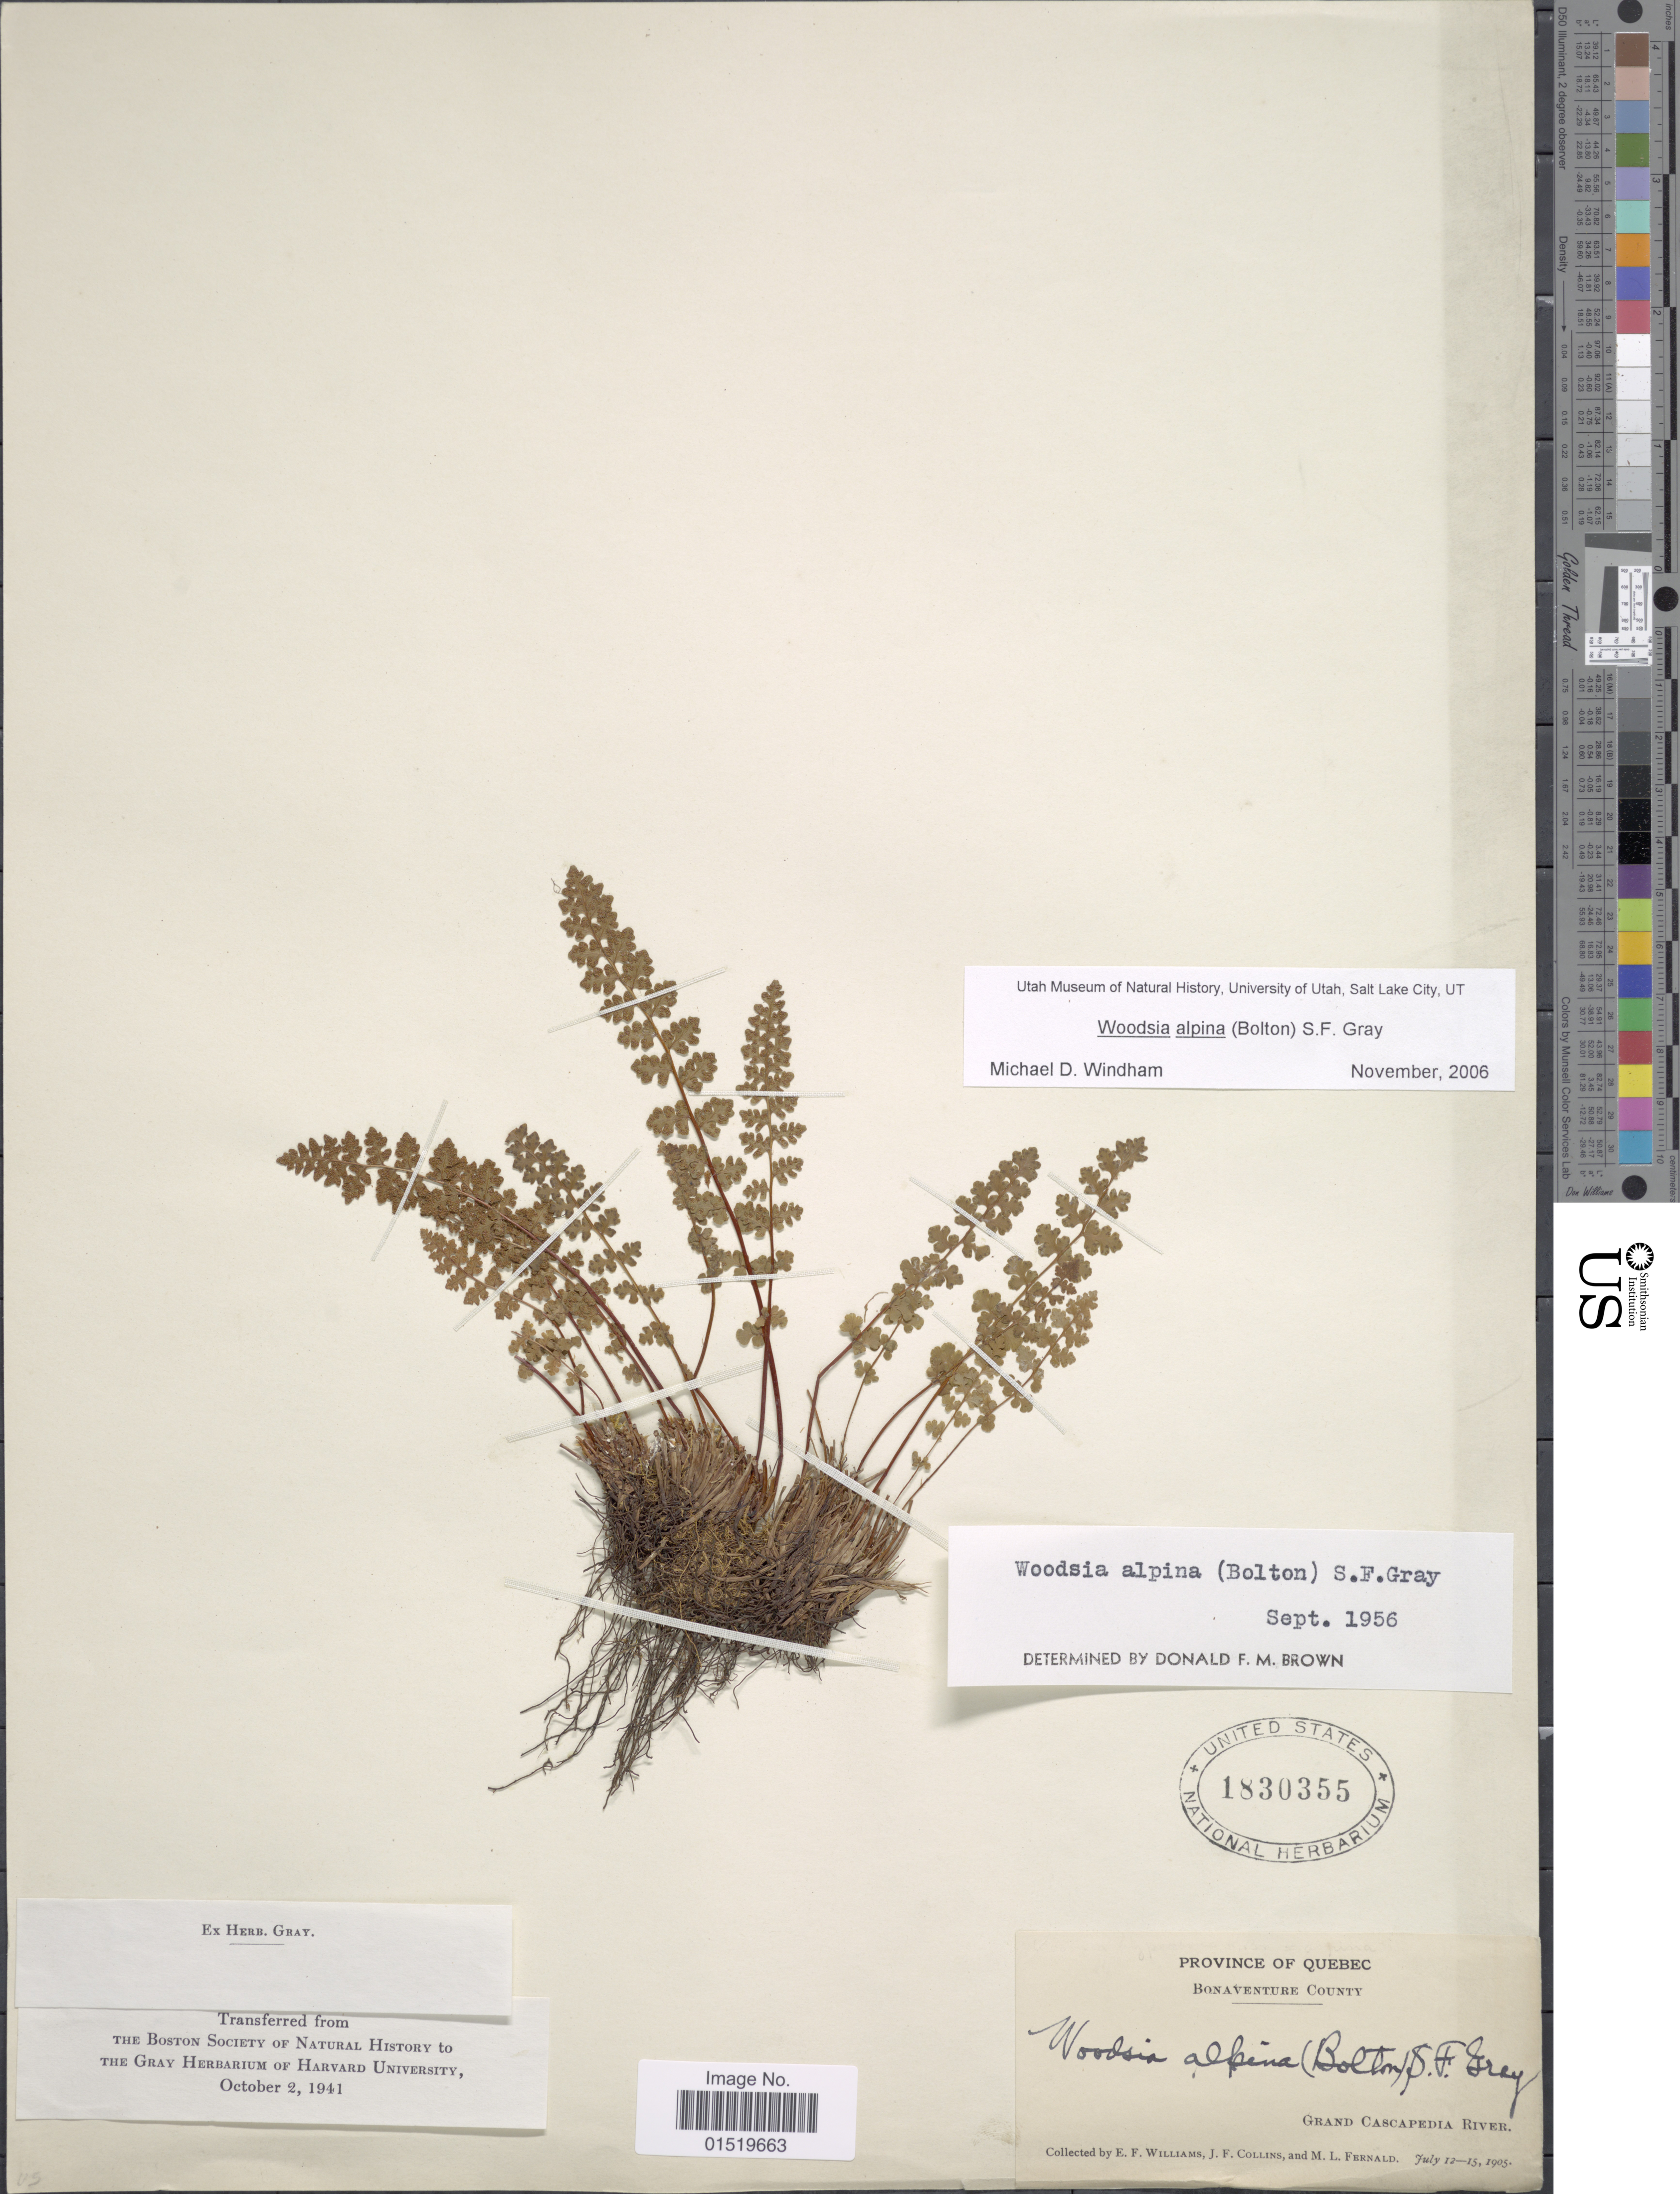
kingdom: Plantae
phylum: Tracheophyta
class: Polypodiopsida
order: Polypodiales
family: Woodsiaceae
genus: Woodsia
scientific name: Woodsia alpina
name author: (Bolton) S.F. Gray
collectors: E. Williams, J. Collins & M. L. Fernald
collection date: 1905-07-12/1905-07-15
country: Canada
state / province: Quebec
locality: Bonaventure County, Grand Cascapedia River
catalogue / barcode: US 1830355